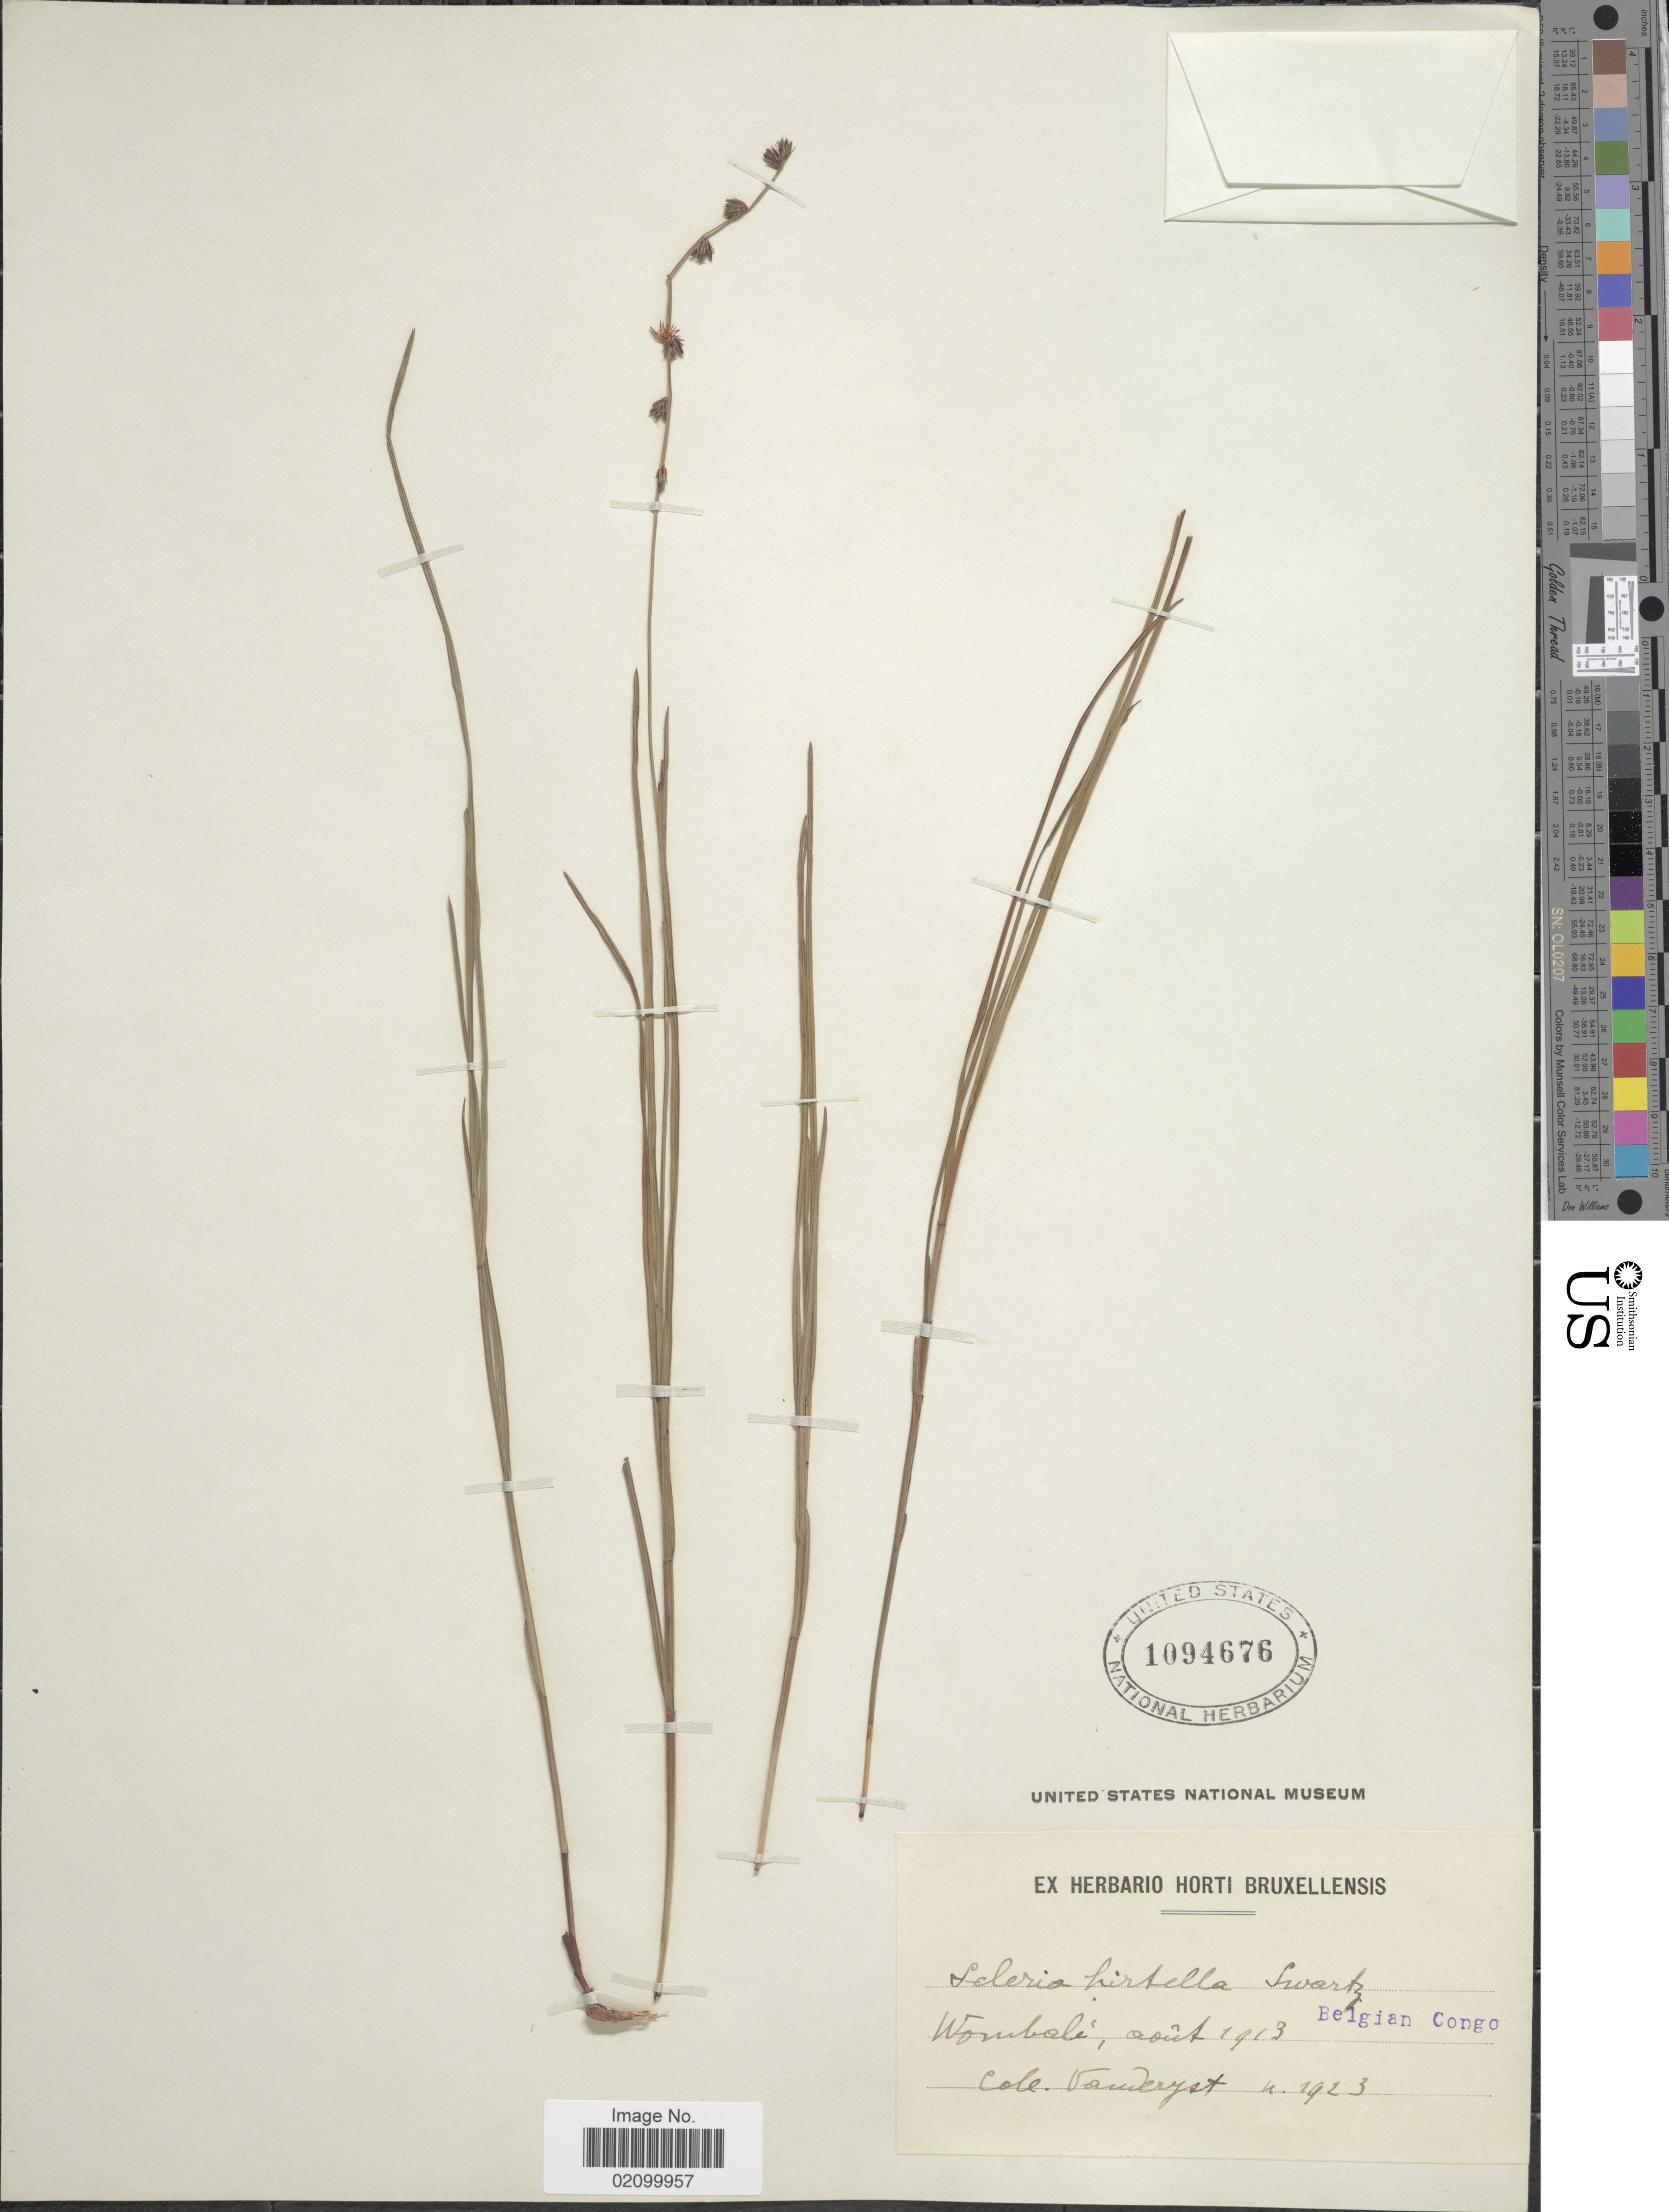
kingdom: Plantae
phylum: Tracheophyta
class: Liliopsida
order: Poales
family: Cyperaceae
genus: Scleria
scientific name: Scleria catophylla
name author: C.B. Clarke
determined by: Strong, Mark T., (BOT), Smithsonian Institution - National Museum of Natural History (UNITED STATES)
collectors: Vanderyst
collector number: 1923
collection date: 1913-08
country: Congo, Democratic Republic of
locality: Wombali, Belgian Congo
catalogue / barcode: US 1094676